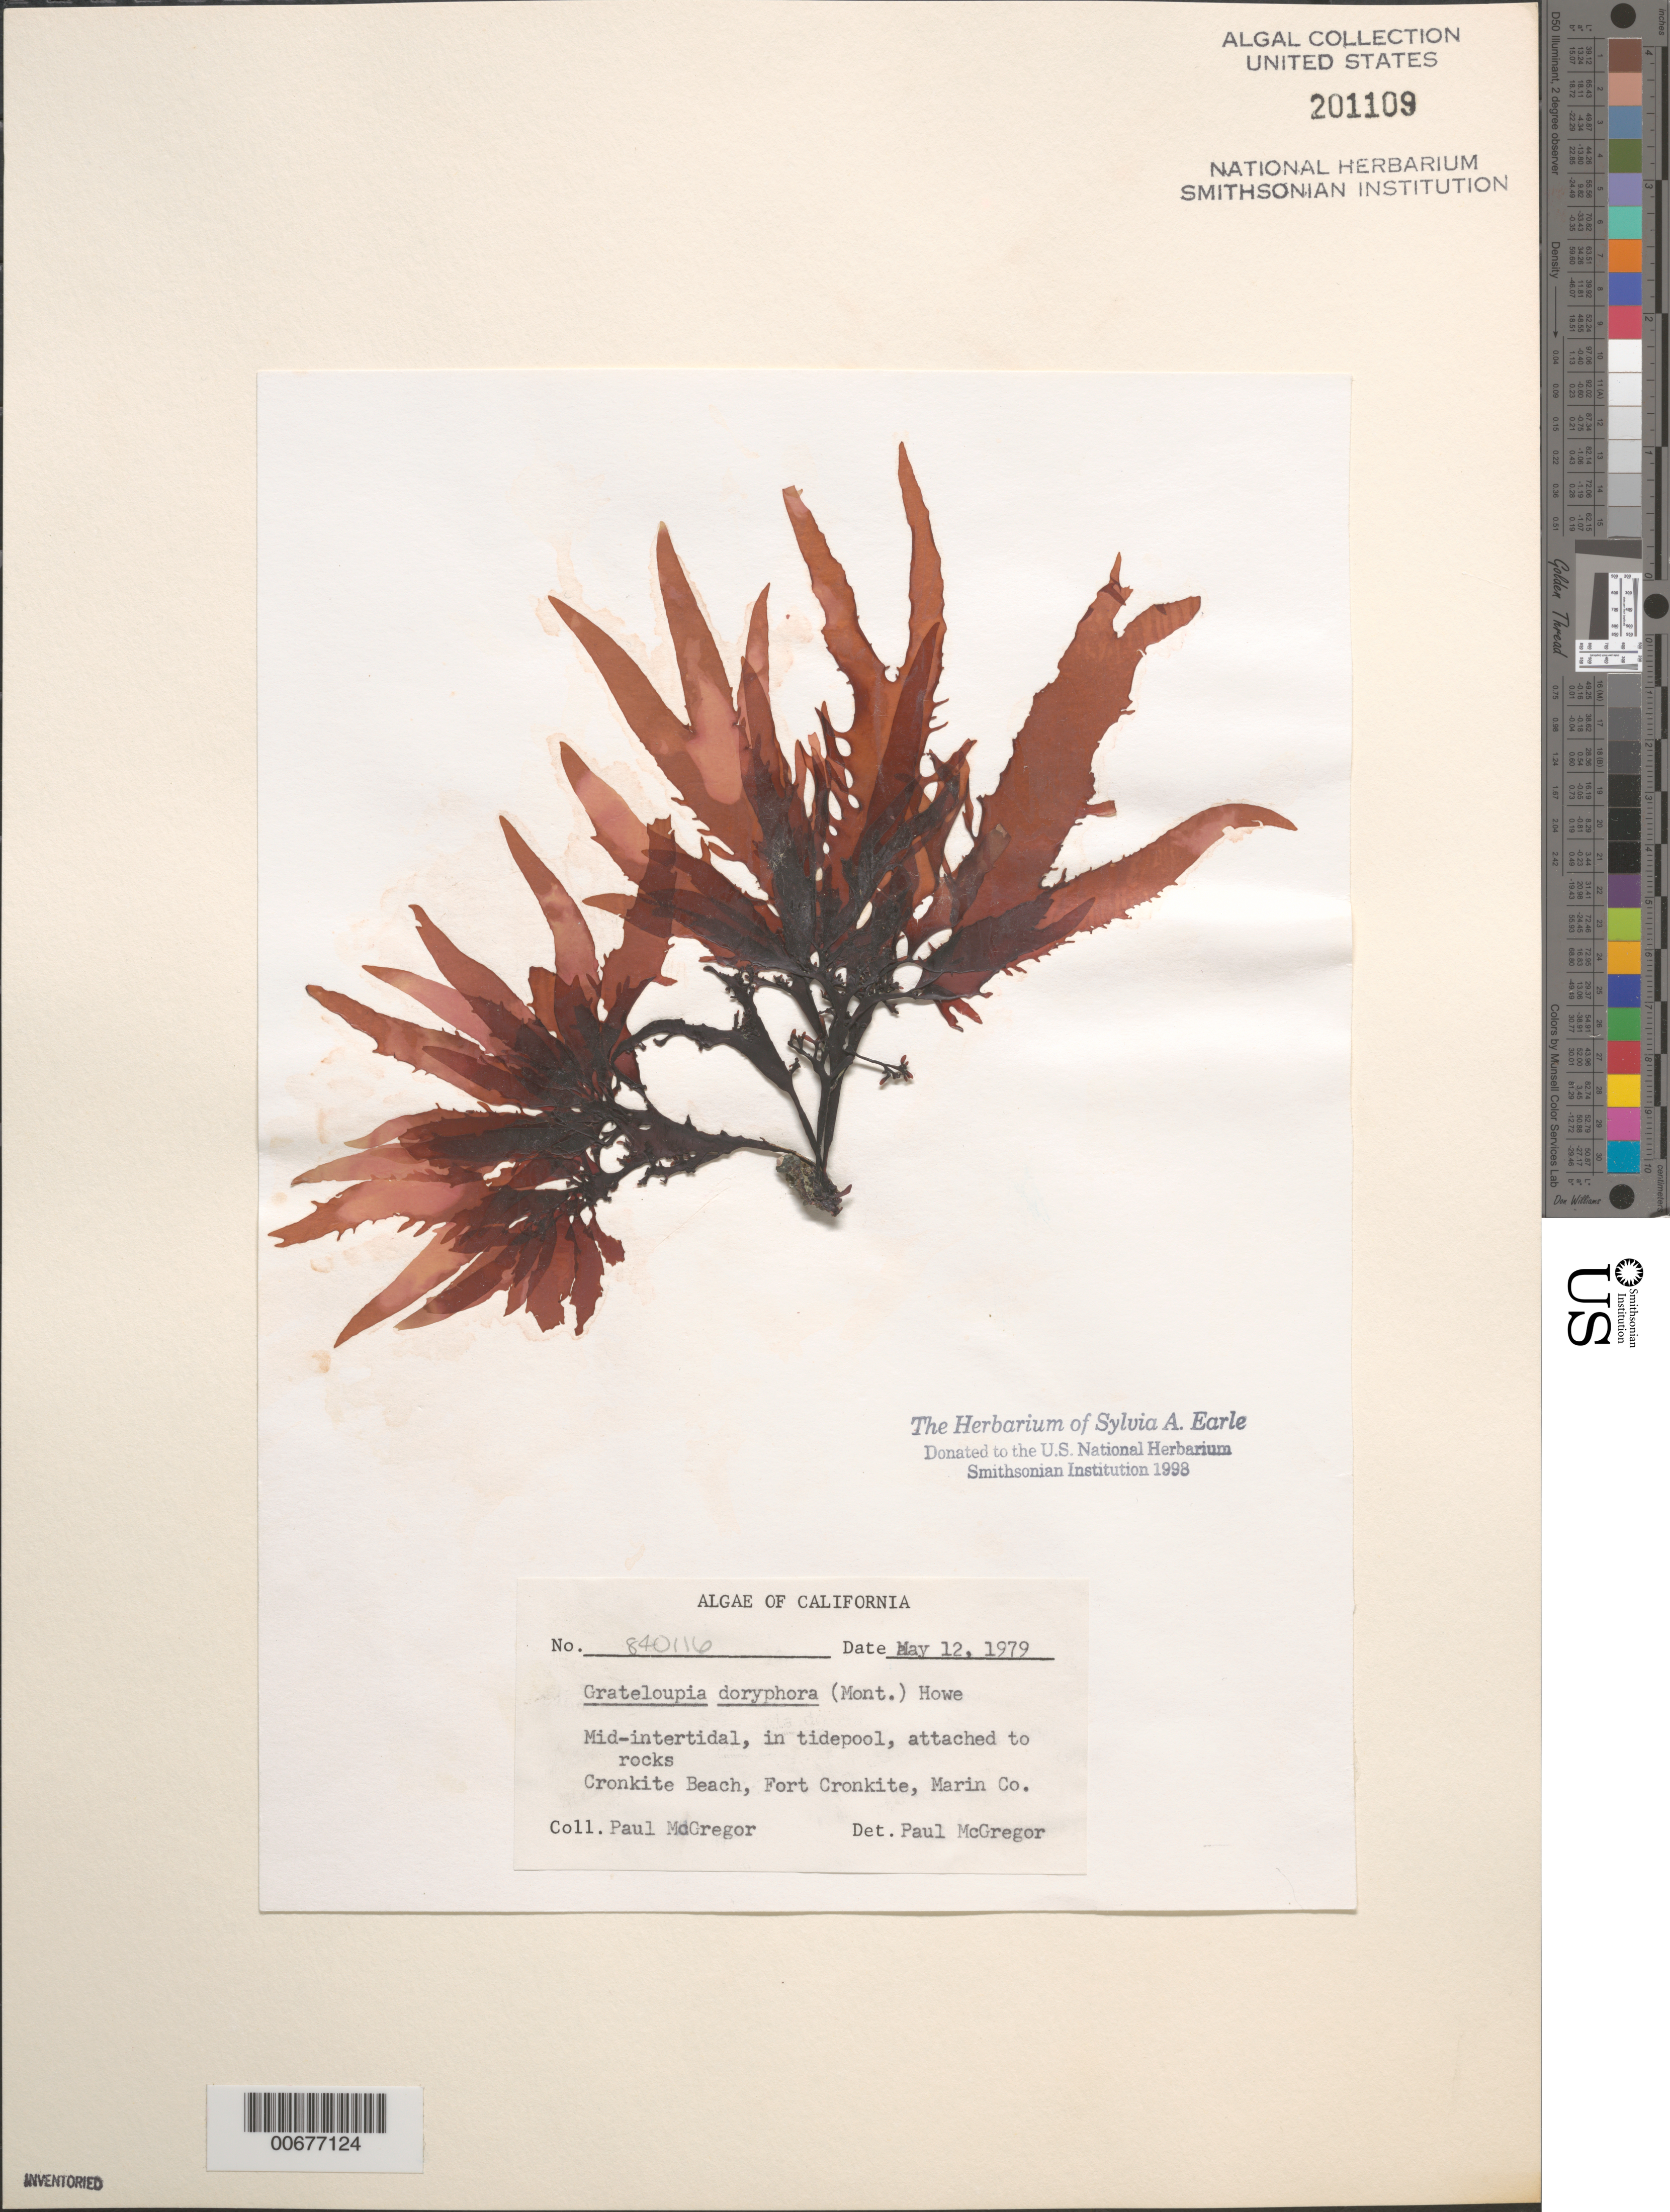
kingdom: Plantae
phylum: Rhodophyta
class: Florideophyceae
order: Halymeniales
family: Halymeniaceae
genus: Grateloupia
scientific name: Grateloupia doryphora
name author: (Mont.) Howe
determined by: McGregor, Paul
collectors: P. McGregor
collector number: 840116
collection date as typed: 12 May 1979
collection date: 1979-05-12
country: United States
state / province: California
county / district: Marin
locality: Cronkite Beach, Fort Cronkite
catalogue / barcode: US 201109